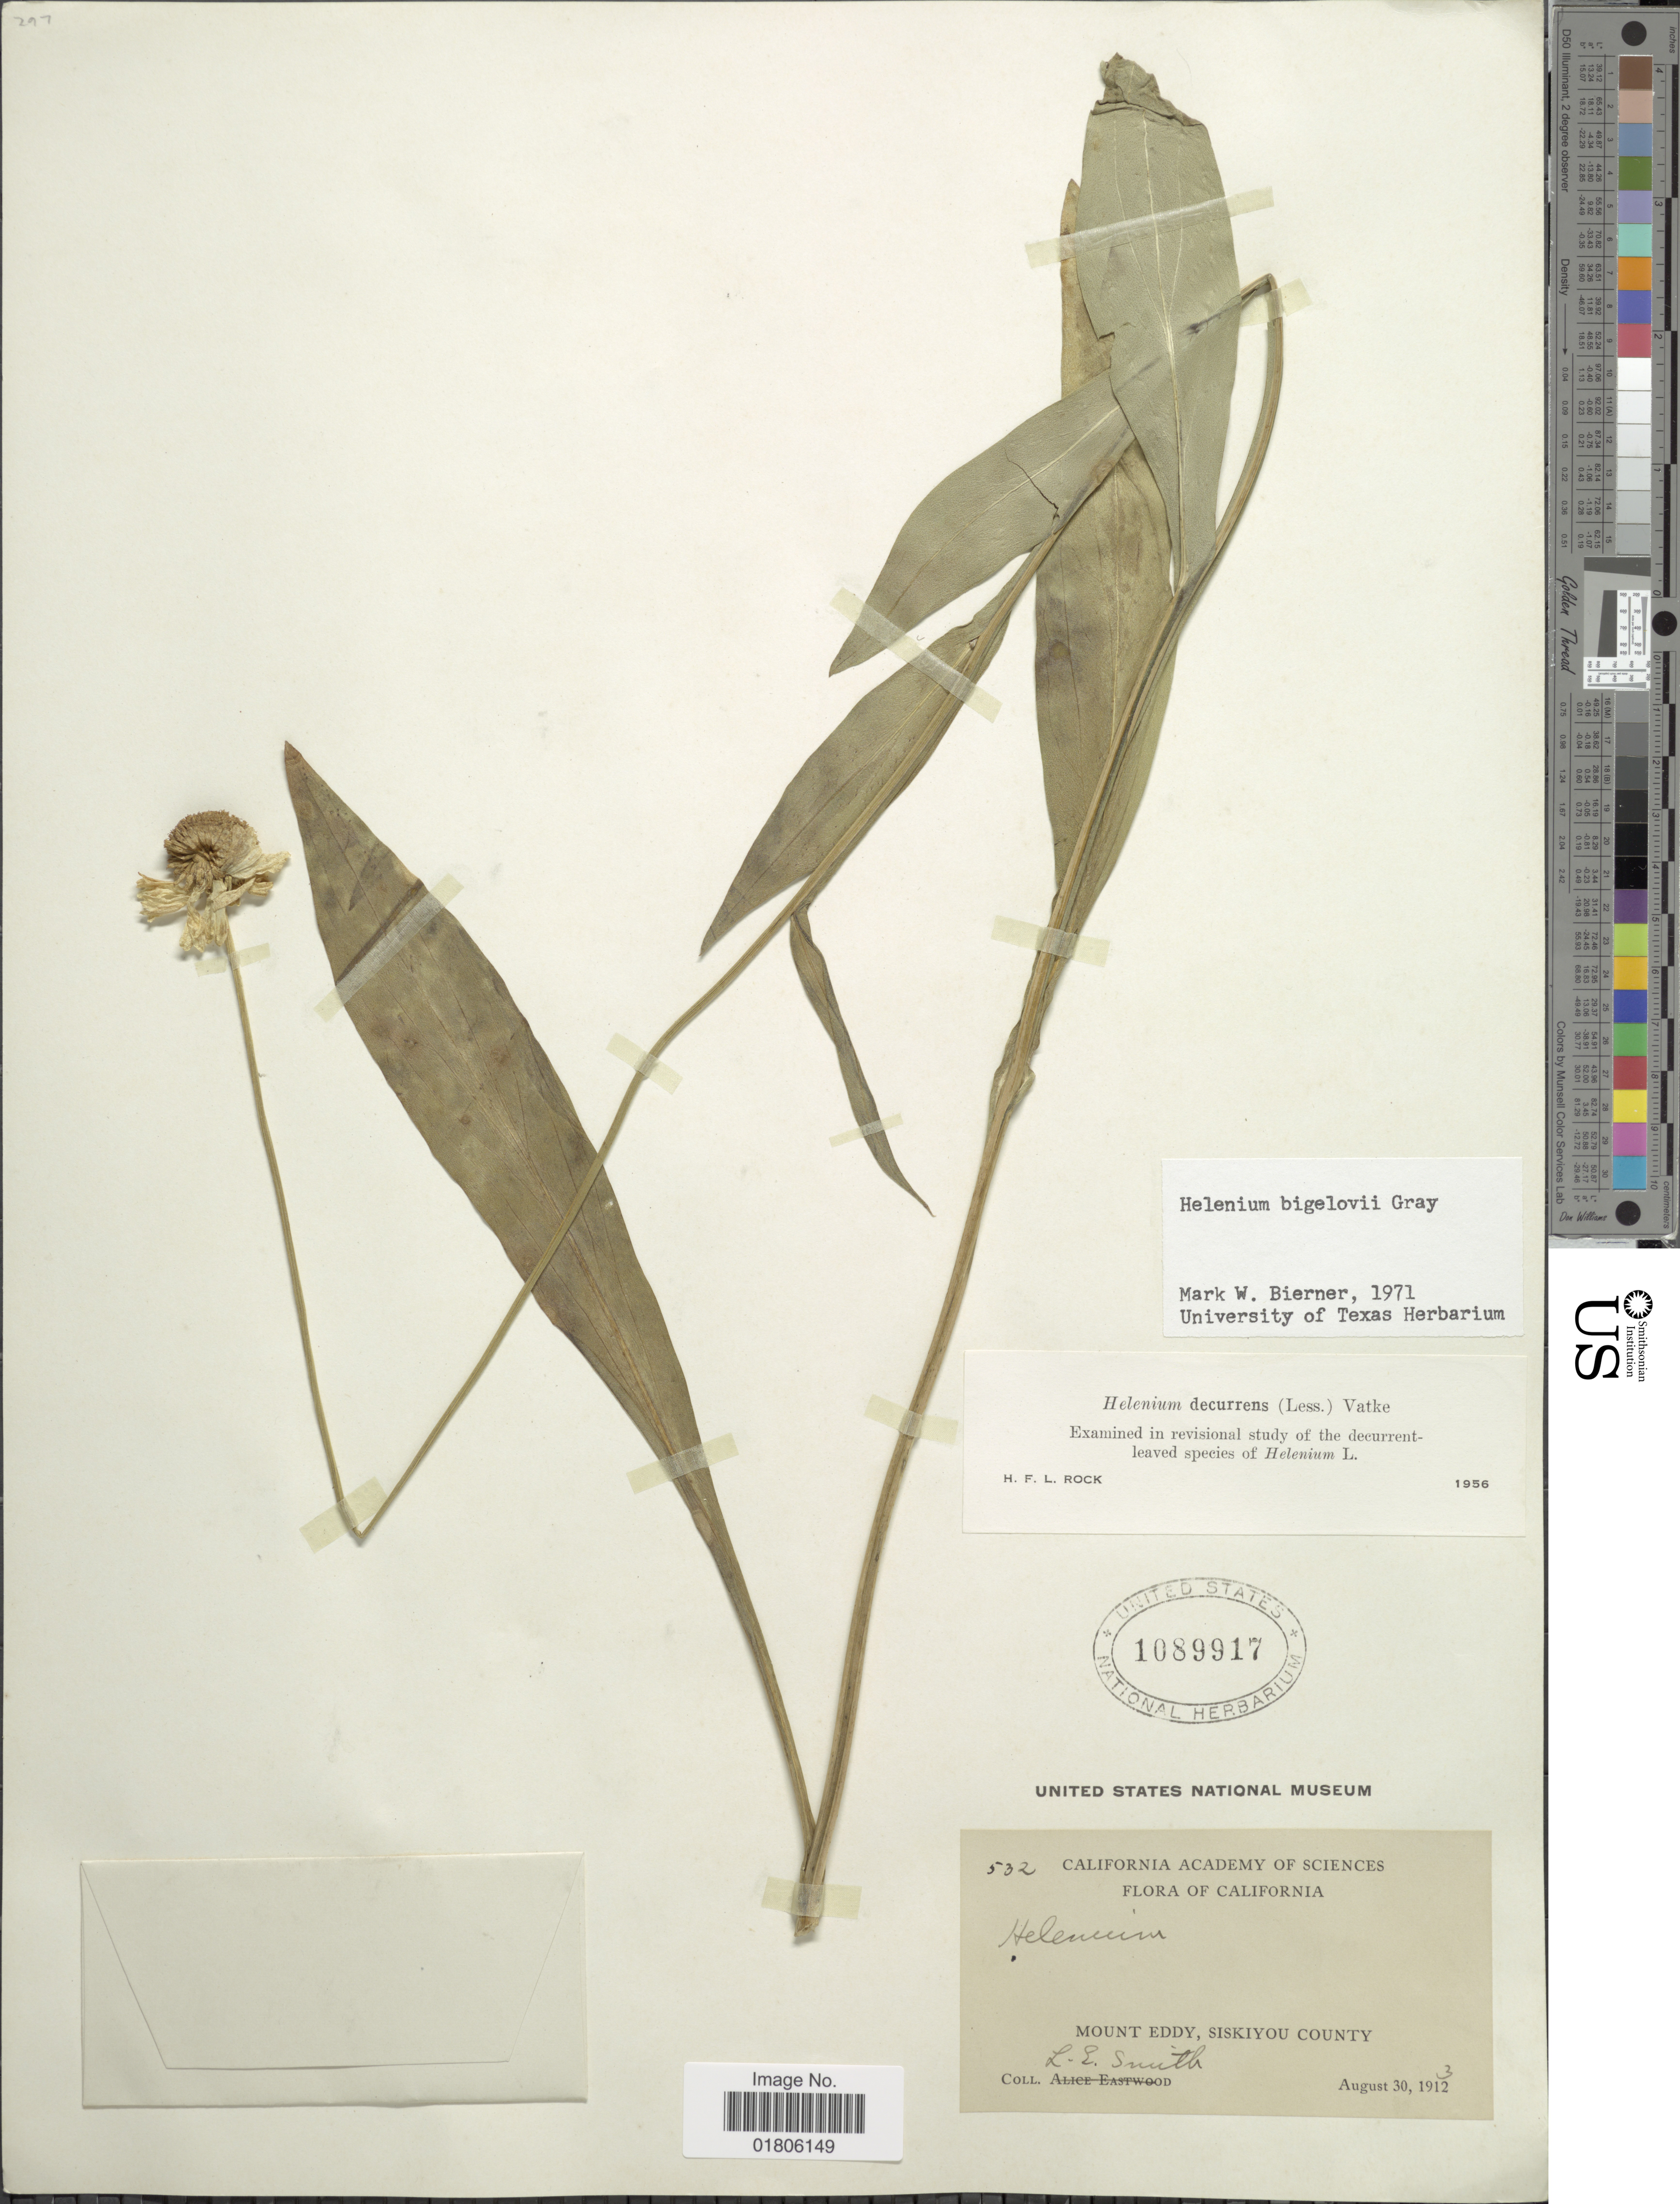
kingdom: Plantae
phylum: Tracheophyta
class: Magnoliopsida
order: Asterales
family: Asteraceae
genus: Helenium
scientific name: Helenium bigelovii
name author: A. Gray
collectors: L. E. Smith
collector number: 532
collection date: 1913-08-30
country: United States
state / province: California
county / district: Siskiyou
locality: Mount Eddy, Siskiyou County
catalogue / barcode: US 1089917